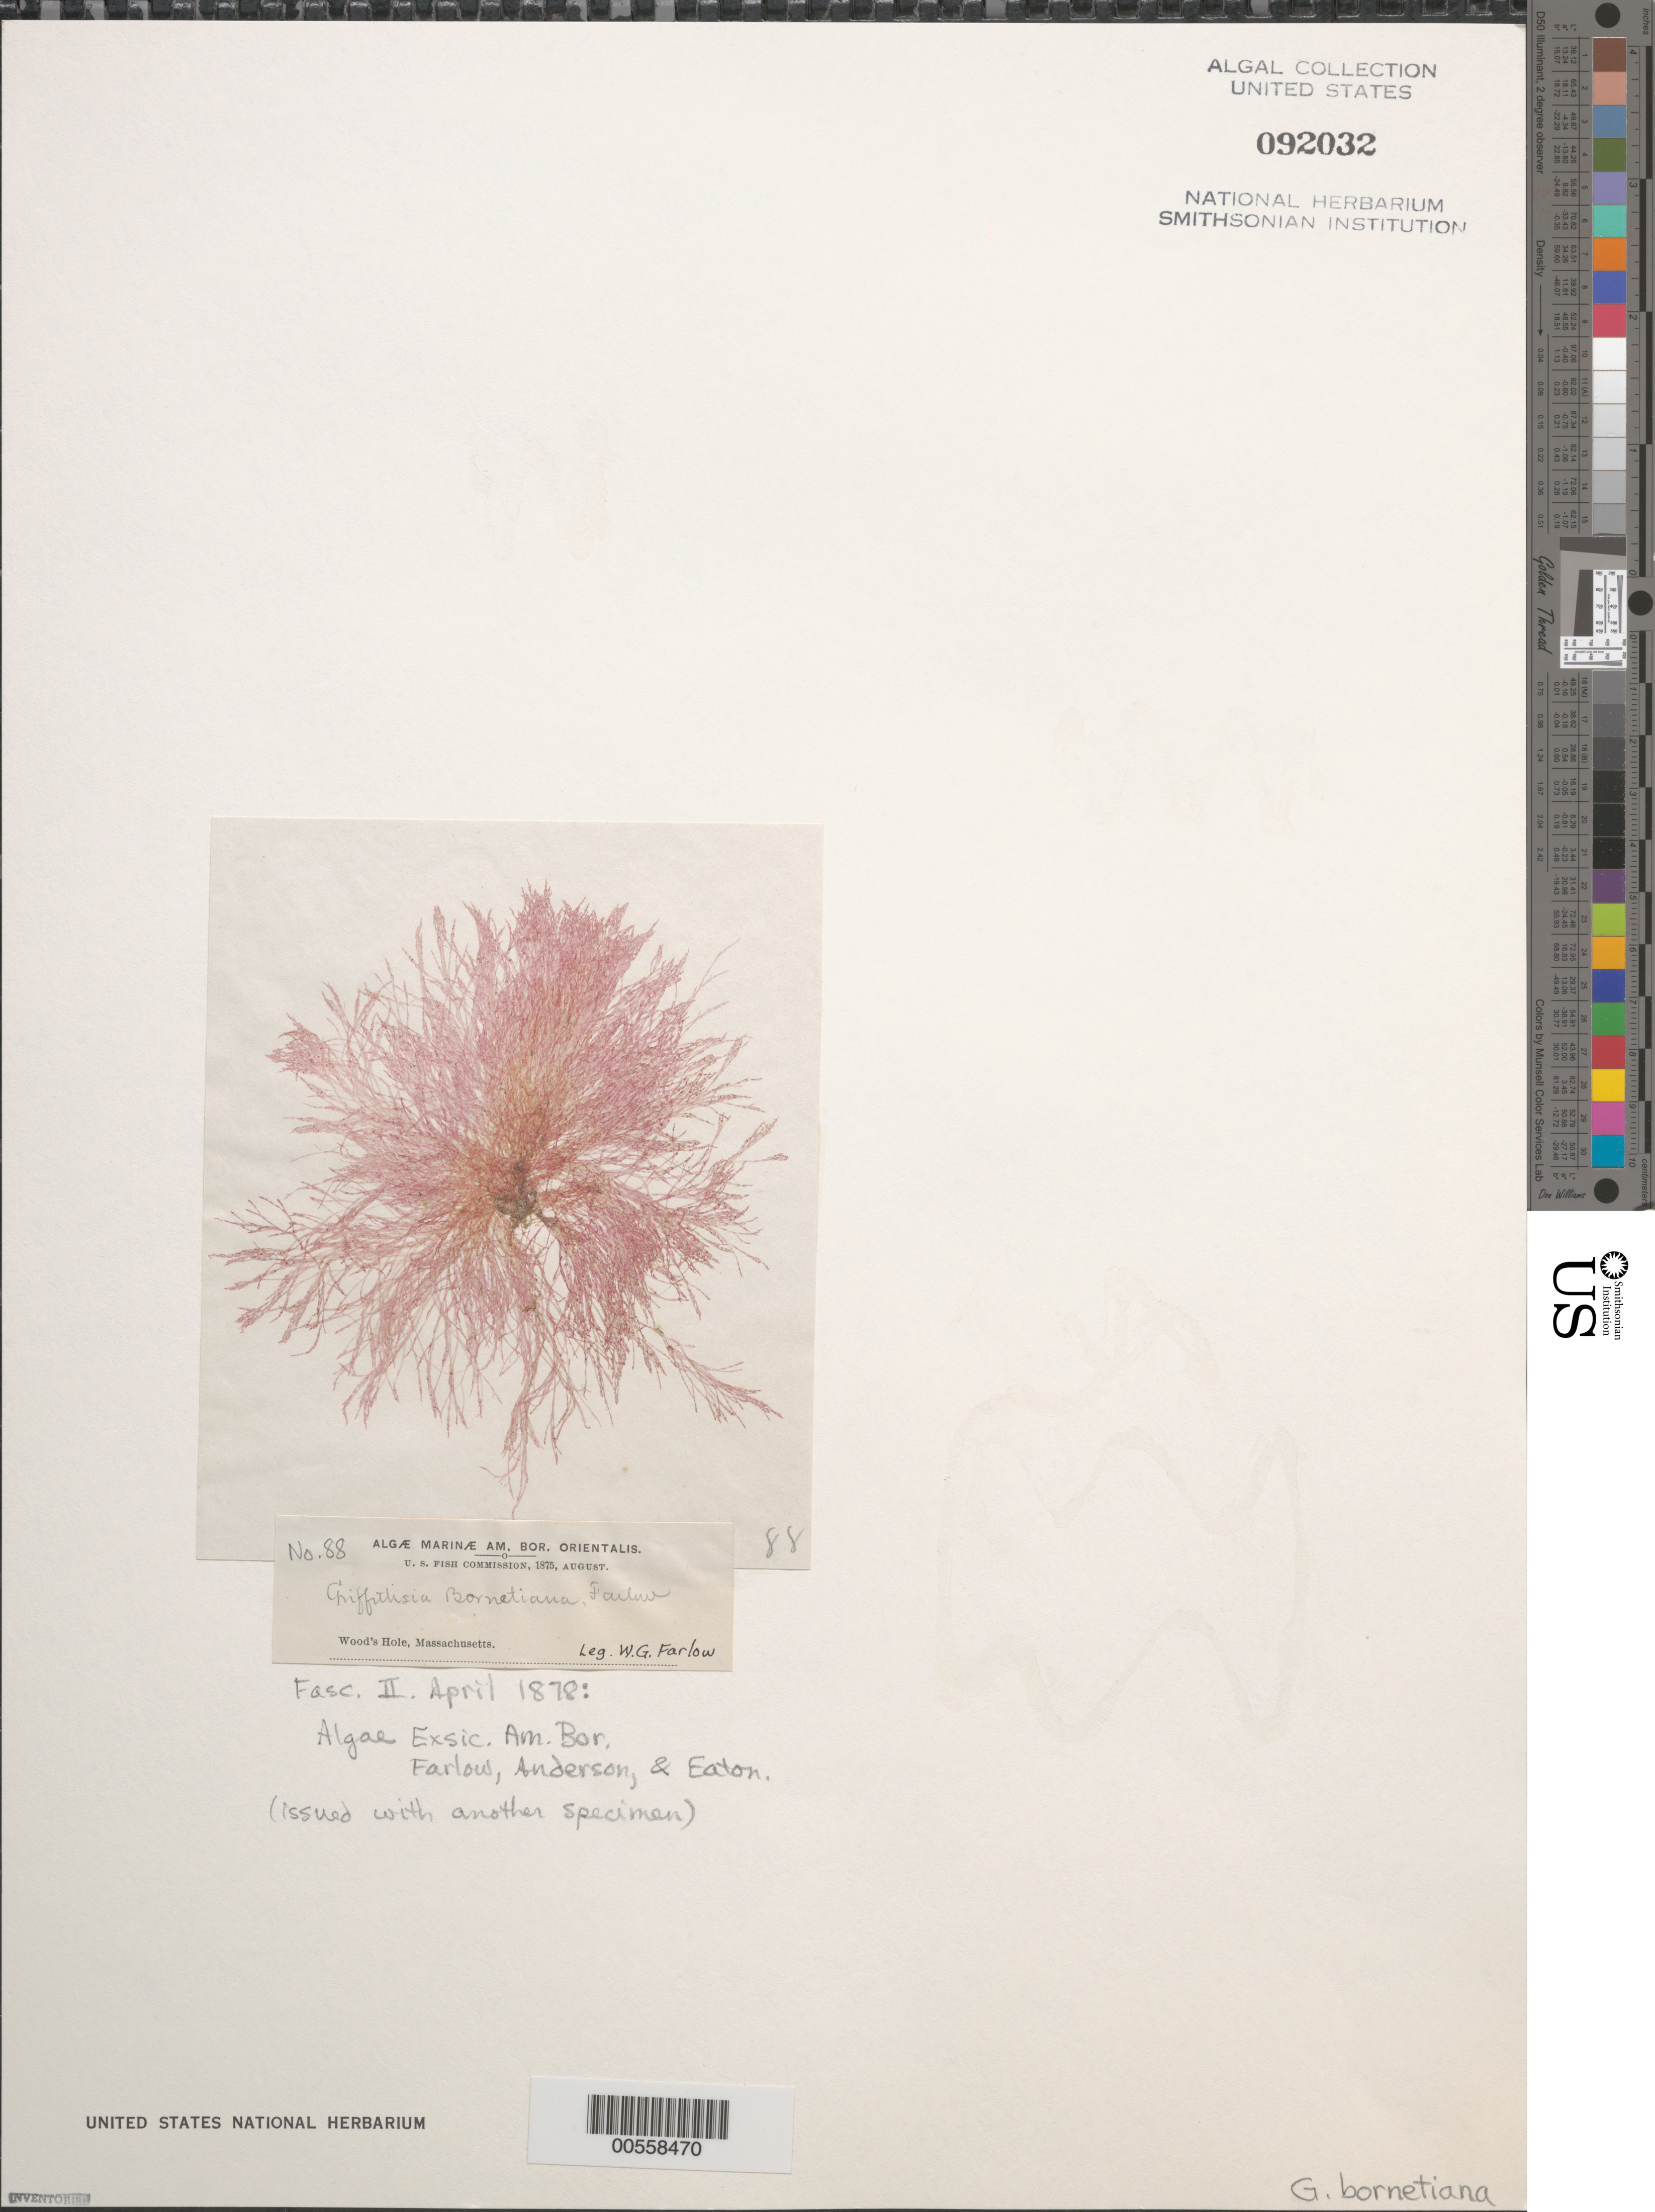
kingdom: Plantae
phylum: Rhodophyta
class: Florideophyceae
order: Ceramiales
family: Wrangeliaceae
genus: Griffithsia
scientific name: Griffithsia globulifera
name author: Harv. ex Kütz.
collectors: W. G. Farlow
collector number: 88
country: United States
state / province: Massachusetts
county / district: Barnstable County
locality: Woods Hole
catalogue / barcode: US 92032